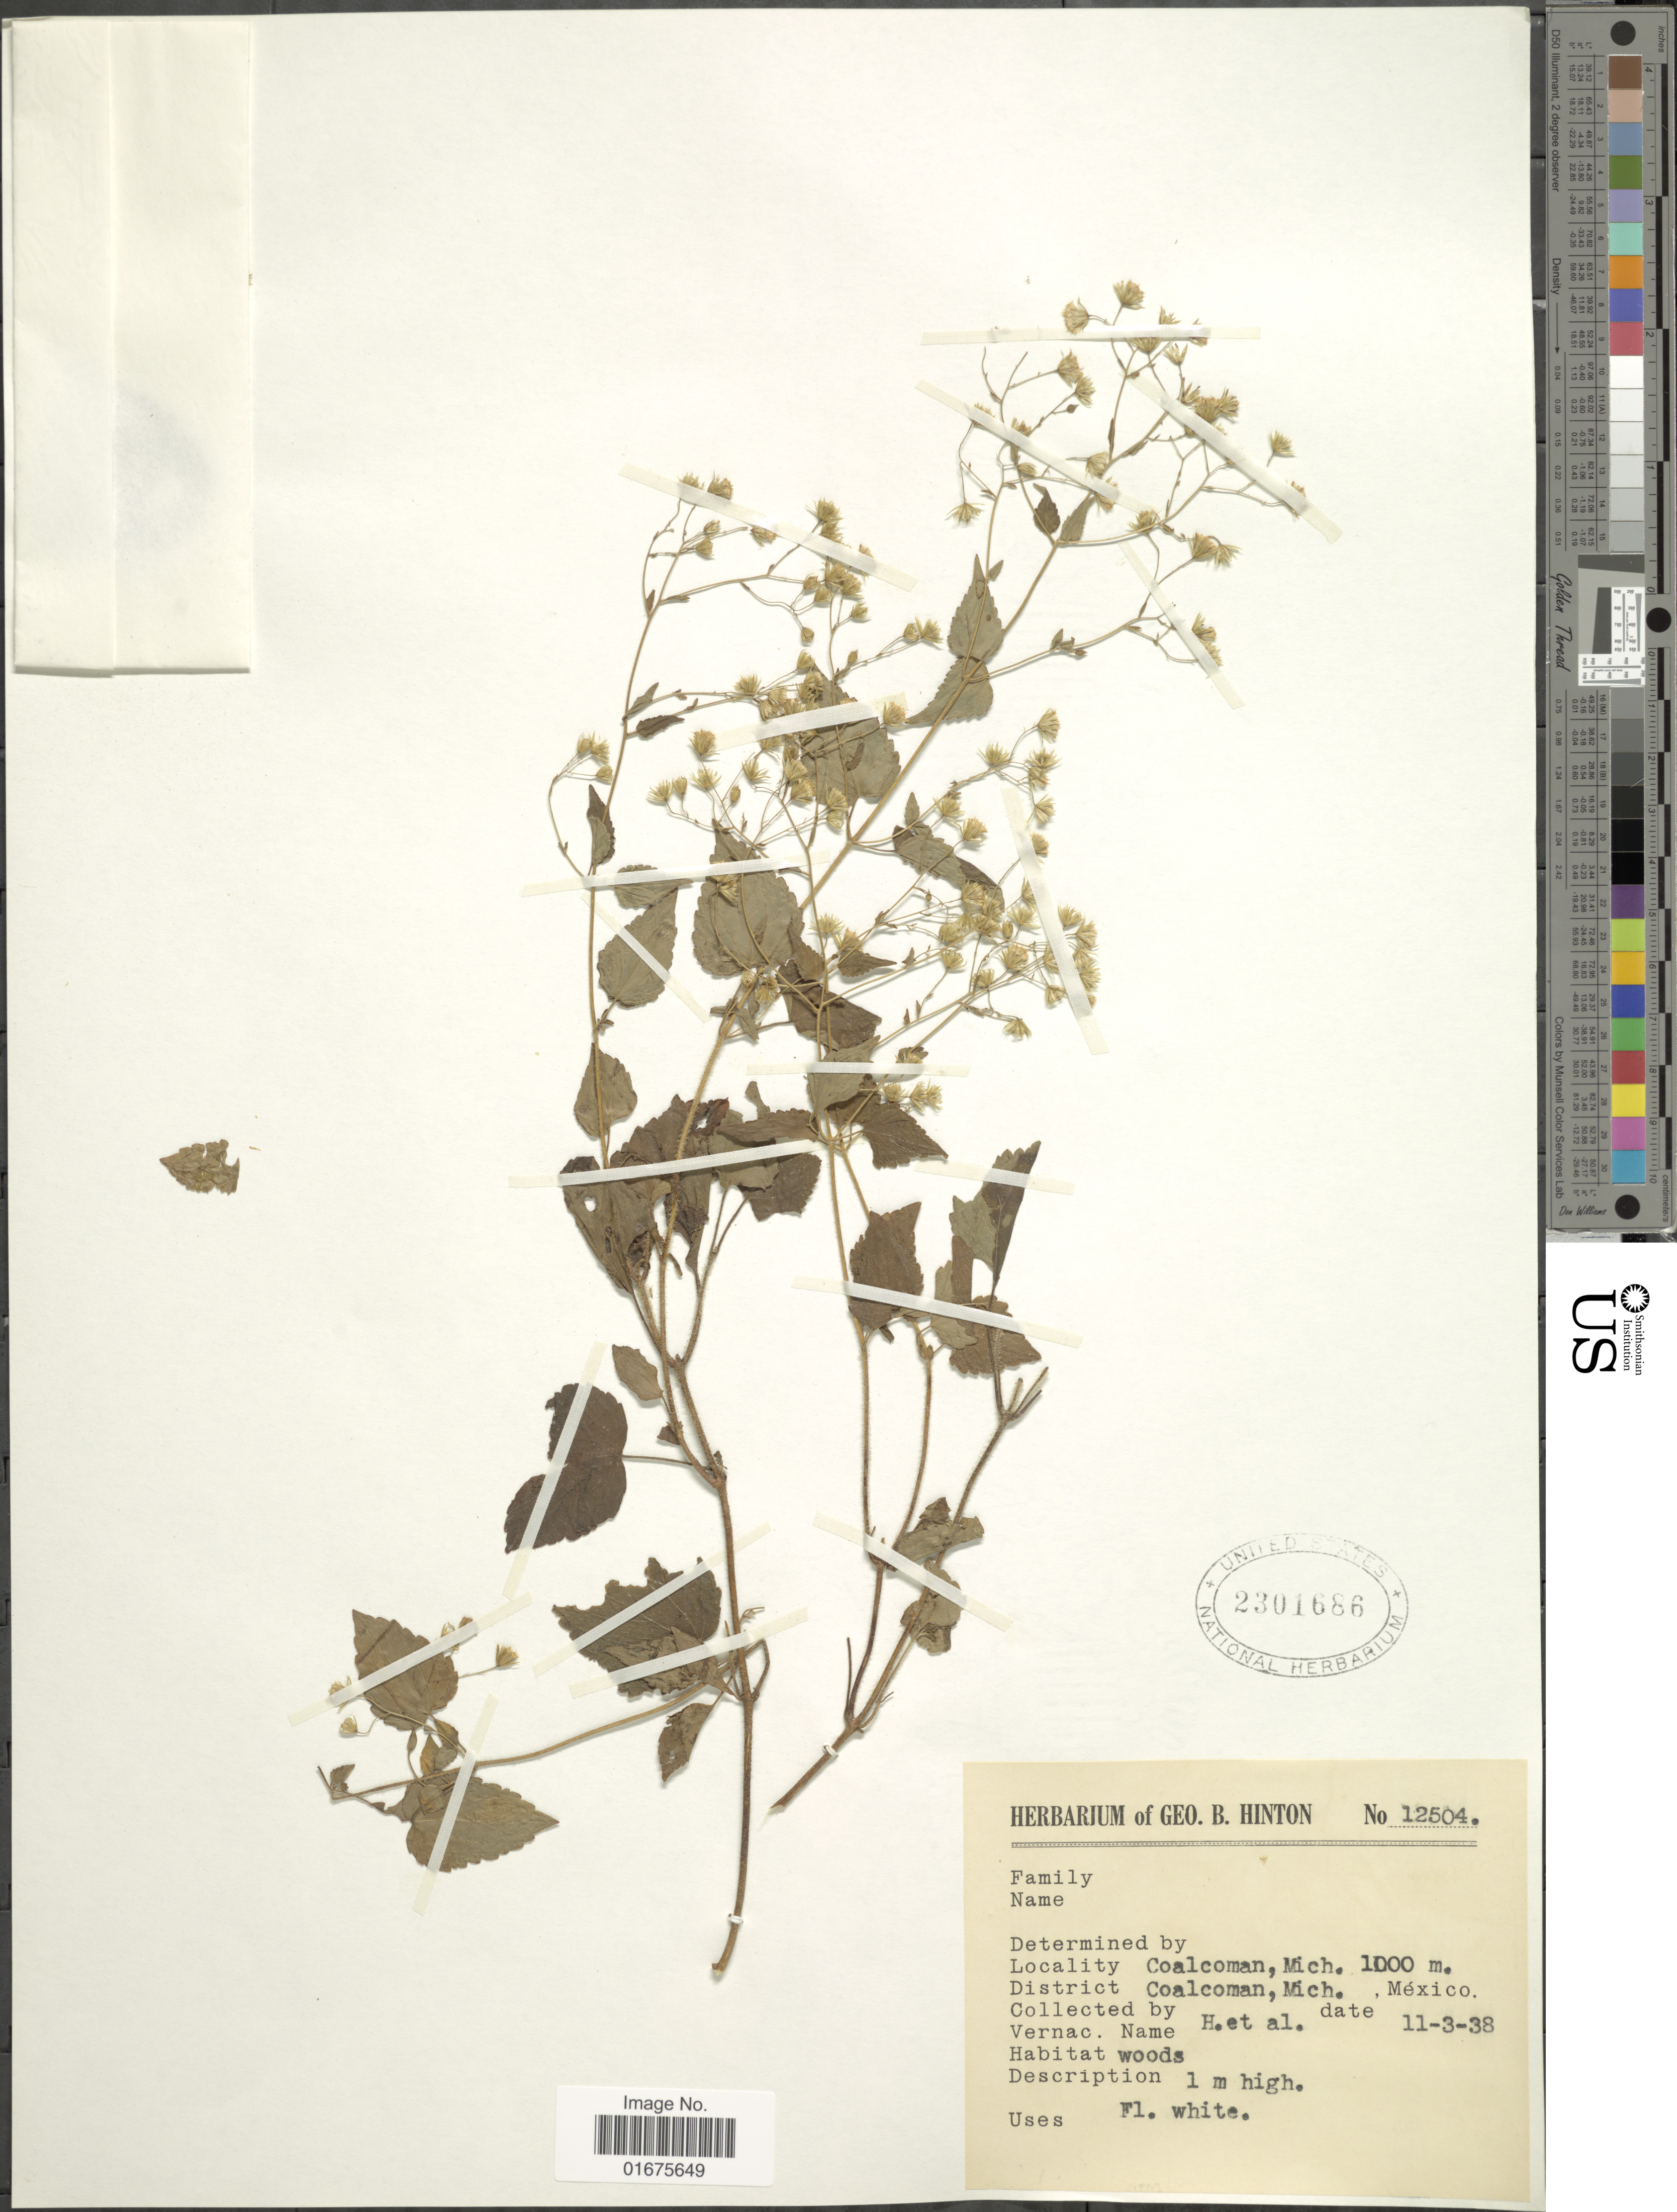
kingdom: Plantae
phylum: Tracheophyta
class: Magnoliopsida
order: Asterales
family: Asteraceae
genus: Ageratina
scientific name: Ageratina choricephala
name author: (B.L. Rob.) R.M. King & H. Rob.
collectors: G. B. Hinton & et al.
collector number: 12504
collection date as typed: Transcribed d/m/y: 3/11/38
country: Mexico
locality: Coalcoman, Mich. Mexico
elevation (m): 1000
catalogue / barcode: US 2301686